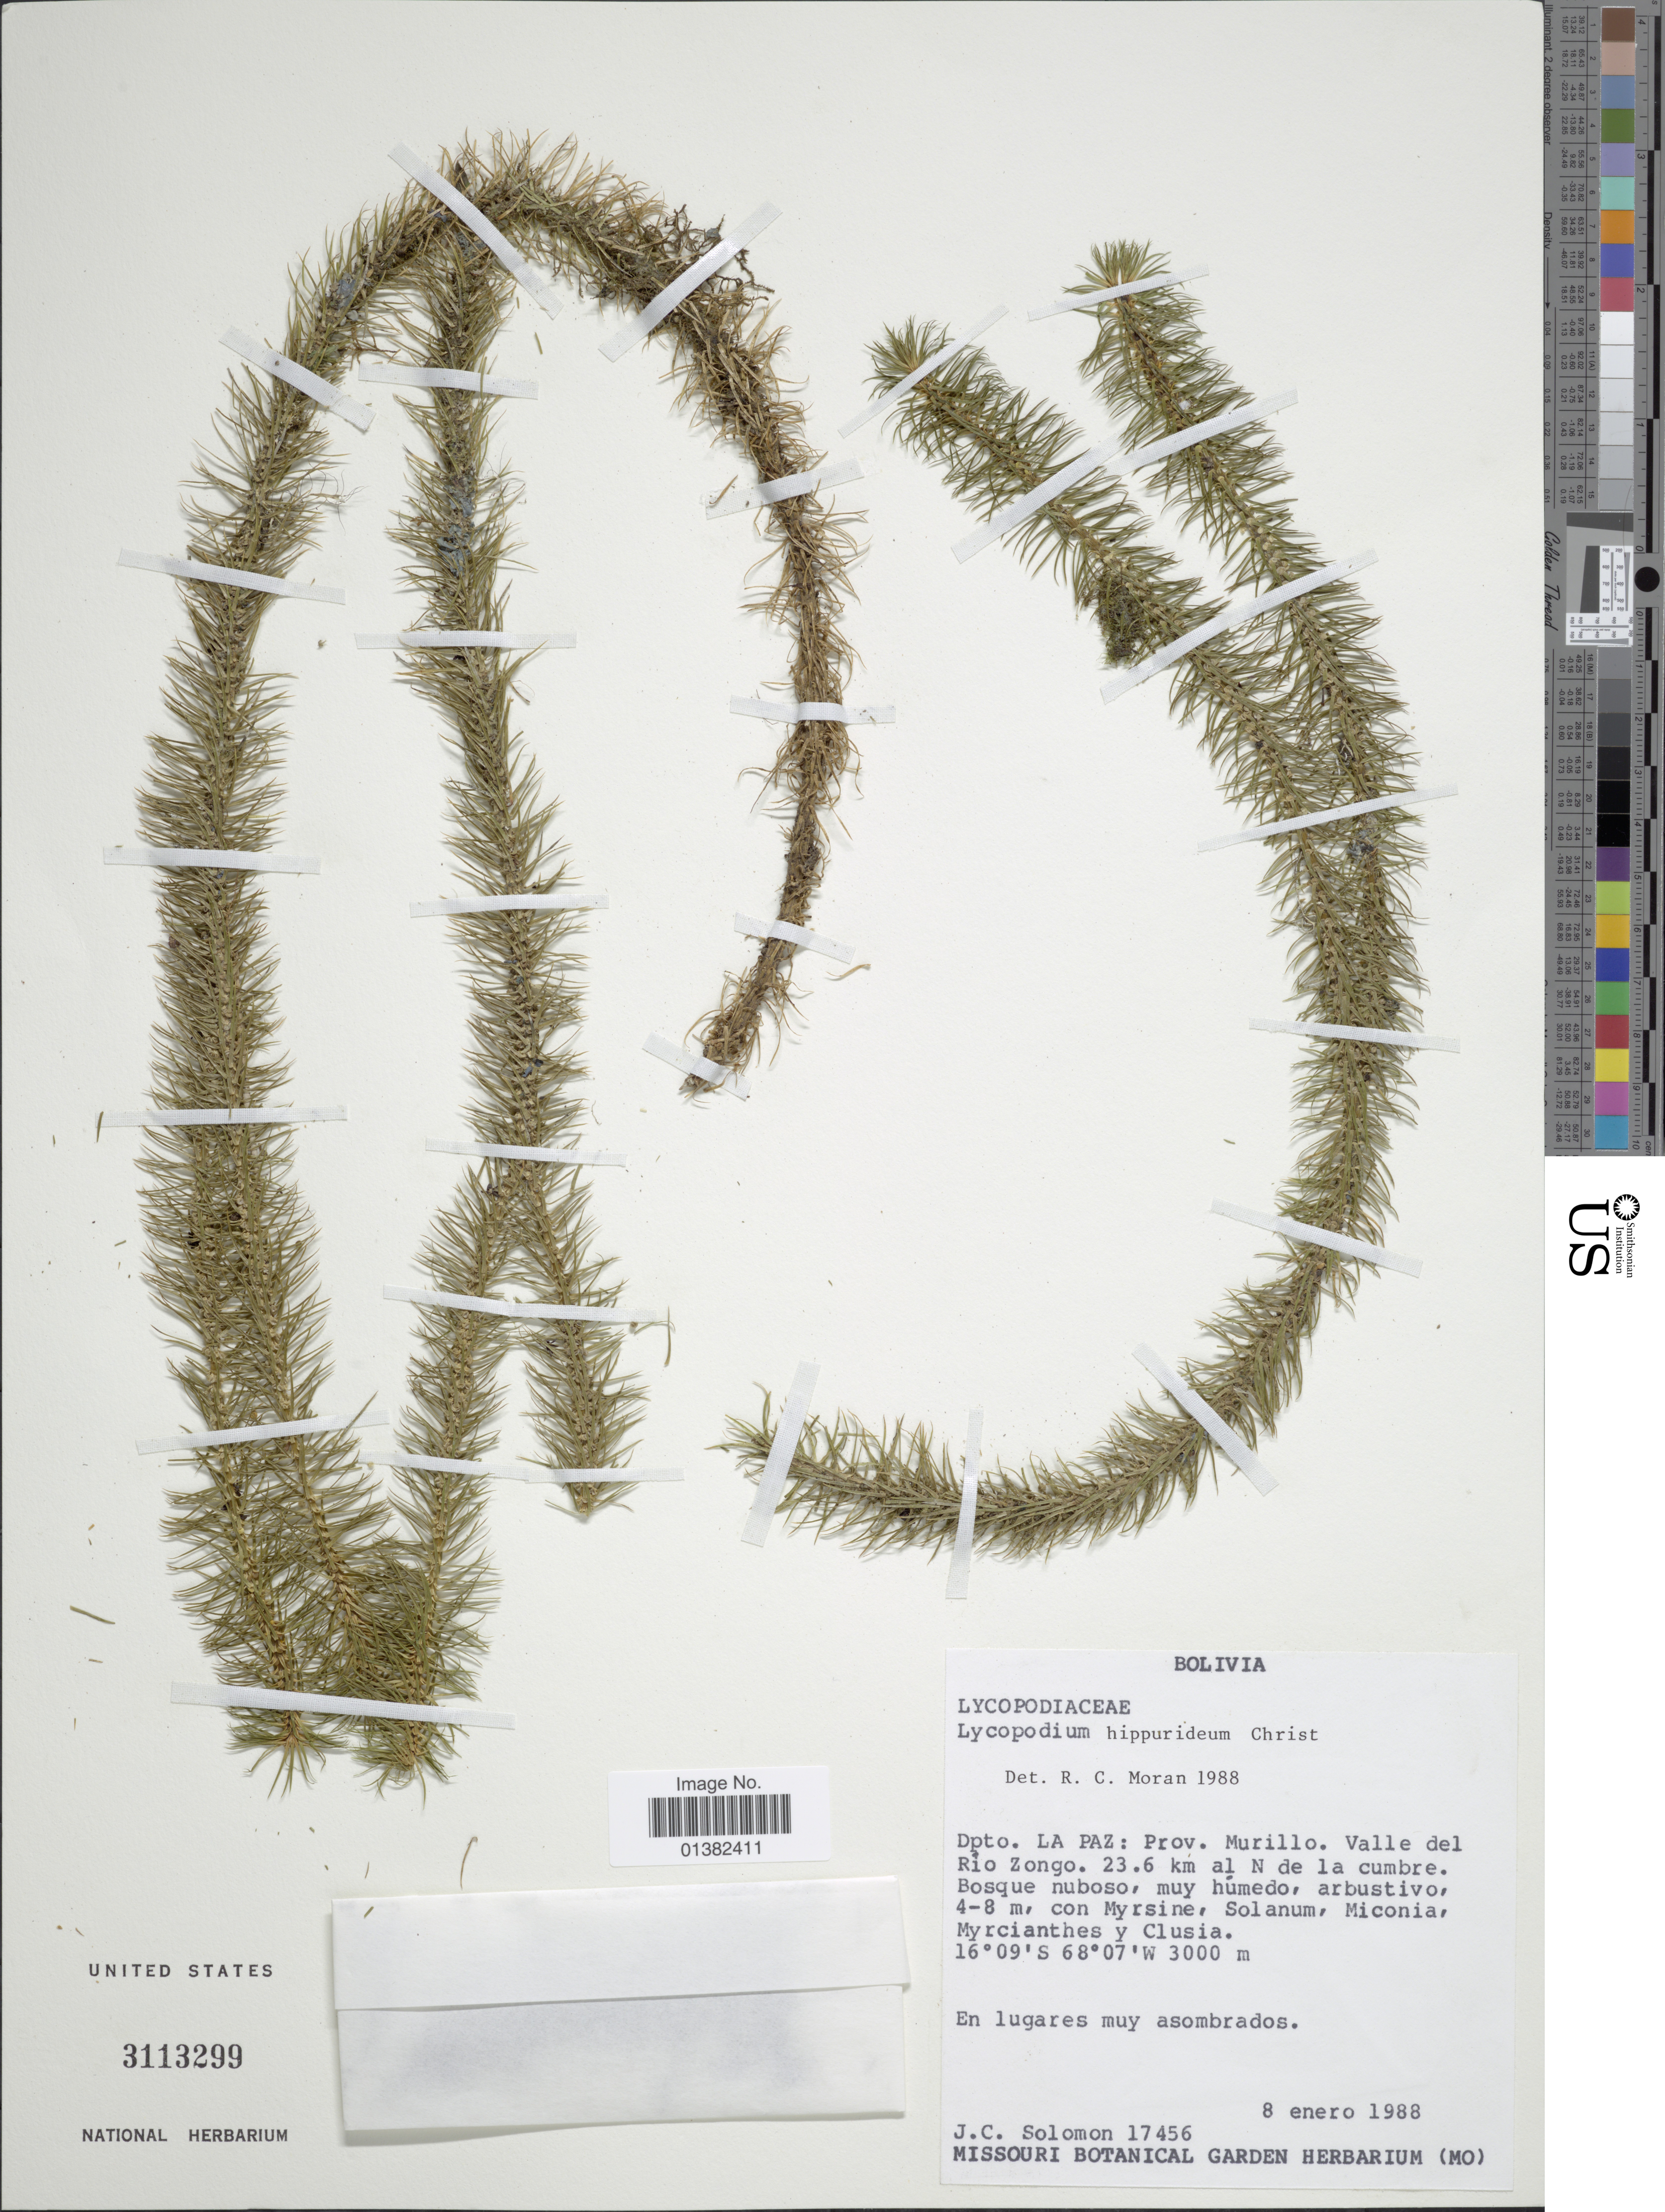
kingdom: Plantae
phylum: Tracheophyta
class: Lycopodiopsida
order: Lycopodiales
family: Lycopodiaceae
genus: Phlegmariurus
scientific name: Phlegmariurus hippurideus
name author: (Christ) B. Øllg.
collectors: J. C. Solomon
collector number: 17456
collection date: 1988-01-08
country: Bolivia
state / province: La Paz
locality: Prov. Murillo. Valle del Río Zongo, 23.6 km. al N de la cumbre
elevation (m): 3000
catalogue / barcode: US 3113299